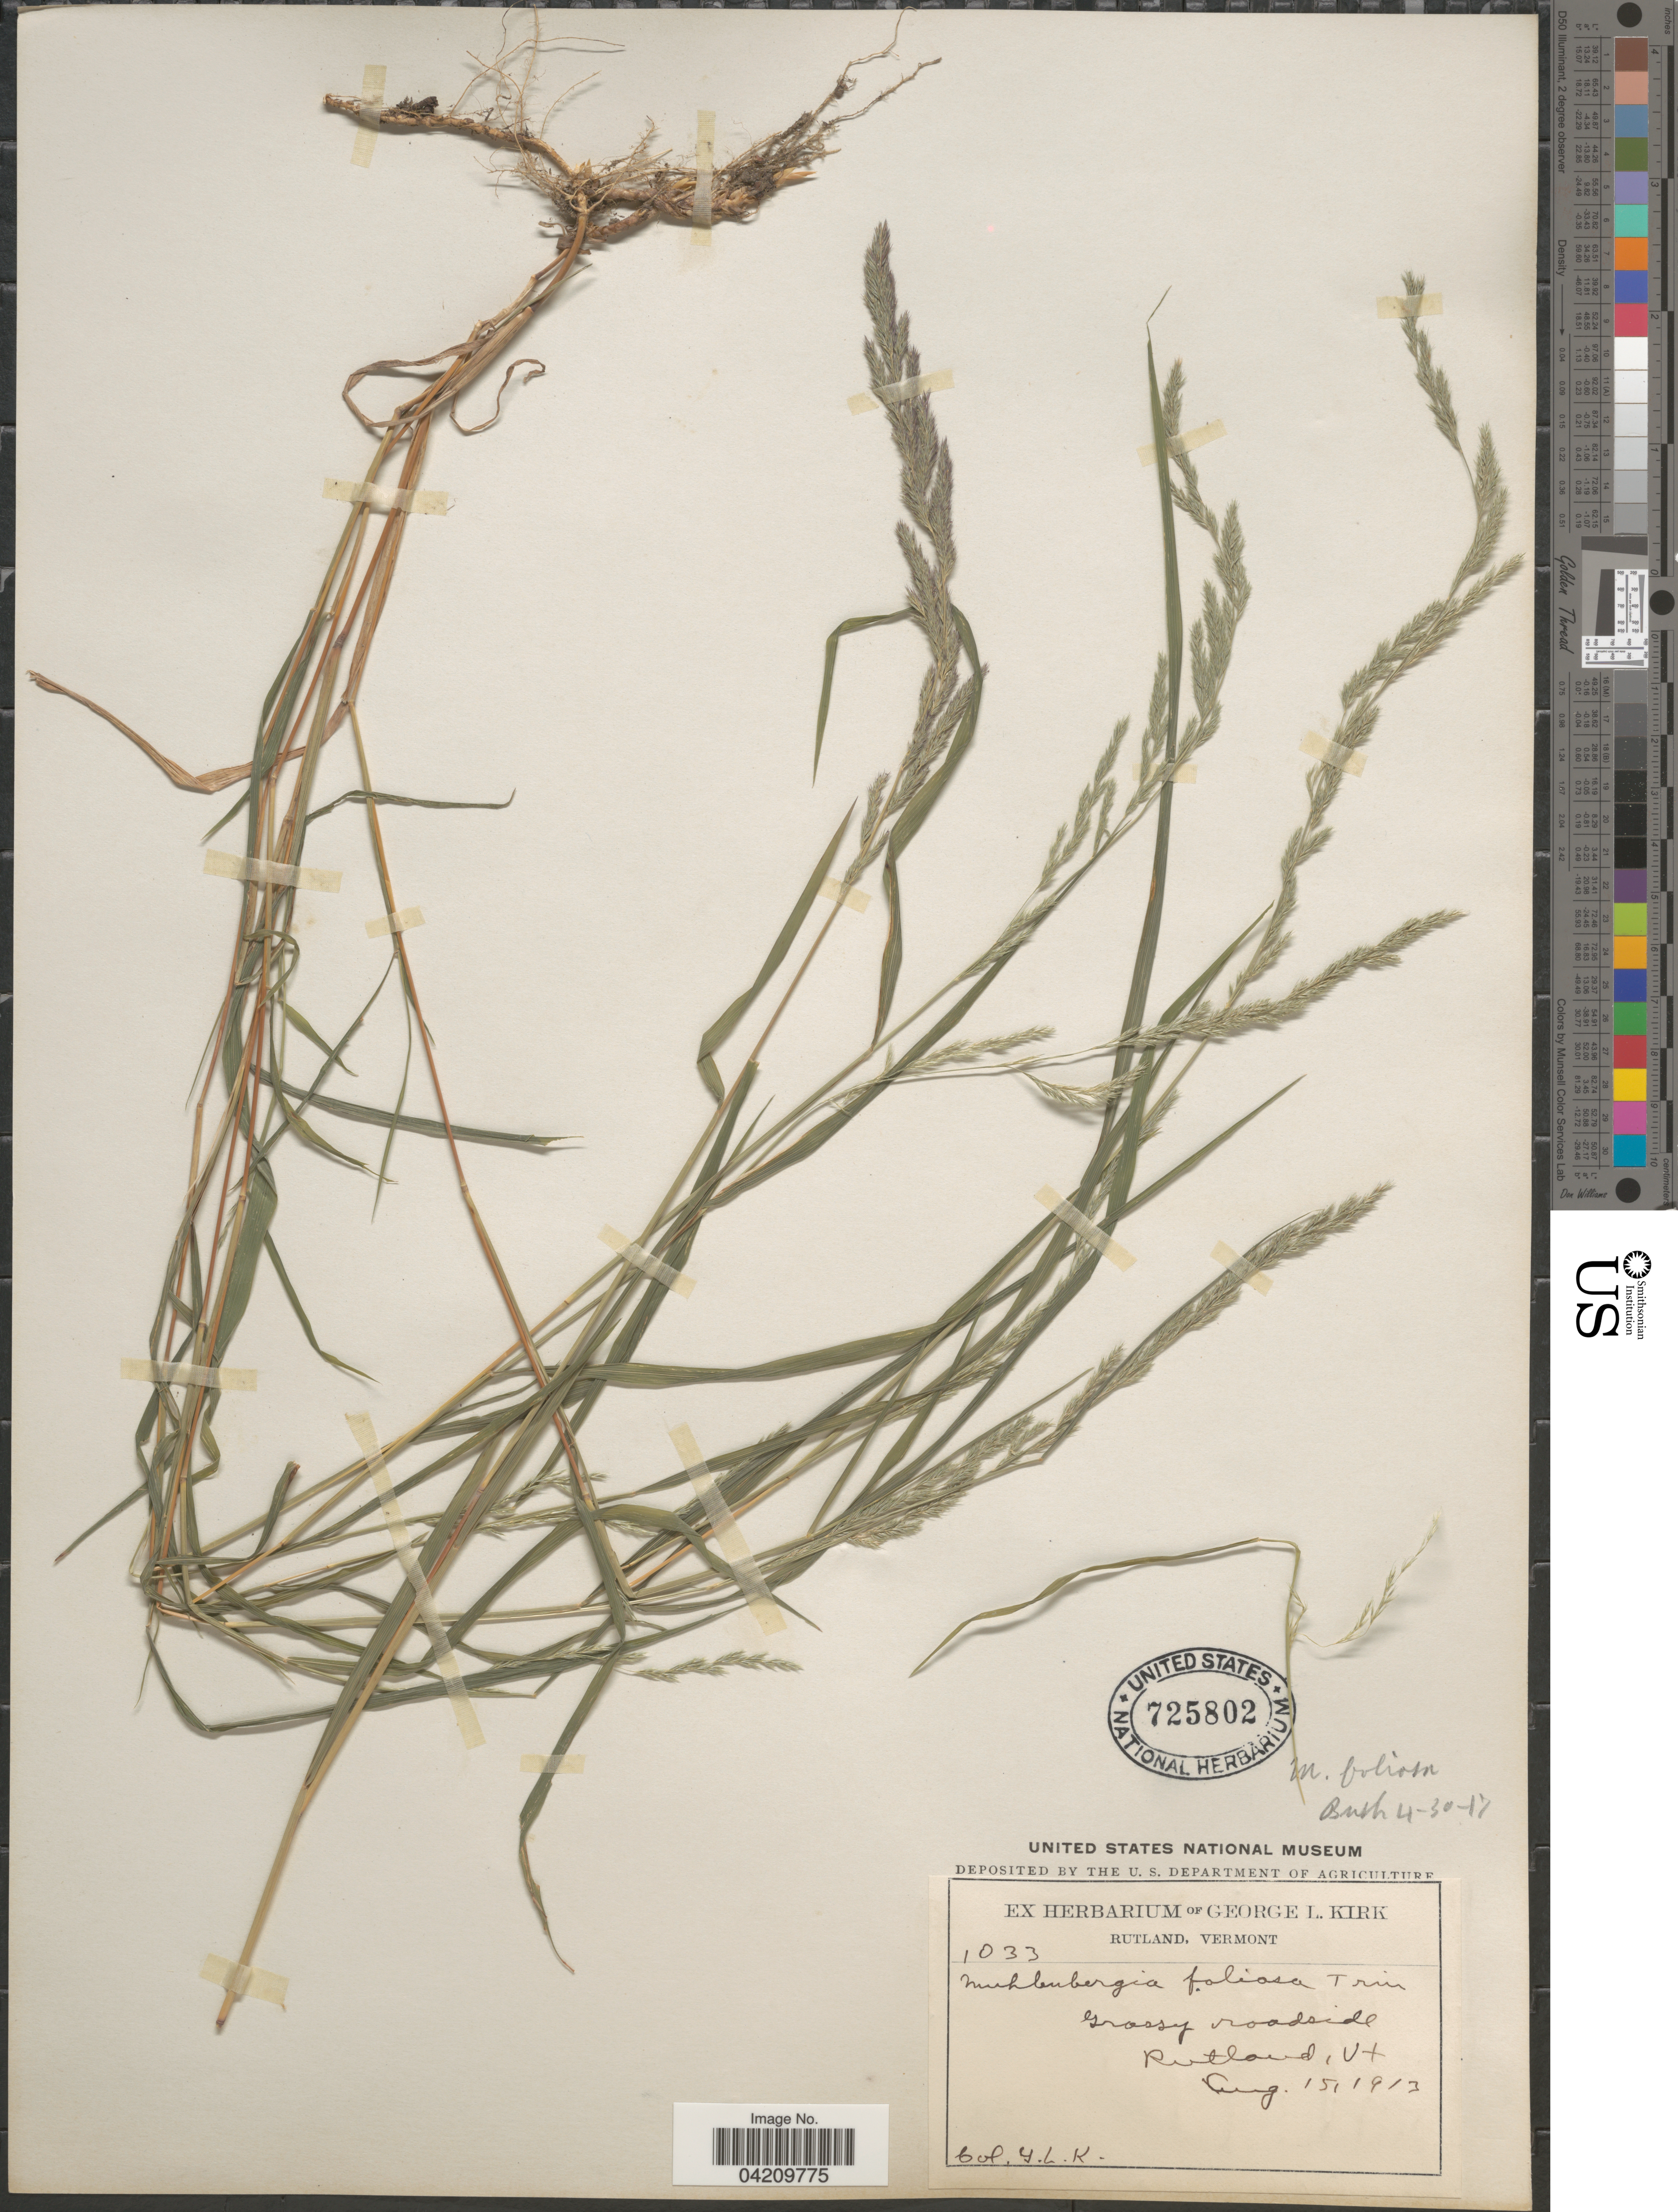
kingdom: Plantae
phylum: Tracheophyta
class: Liliopsida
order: Poales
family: Poaceae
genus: Muhlenbergia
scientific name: Muhlenbergia mexicana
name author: (L.) Trin.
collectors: G. Kirk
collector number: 1033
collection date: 1913-08-15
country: United States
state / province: Vermont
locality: Rutland.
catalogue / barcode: US 725802